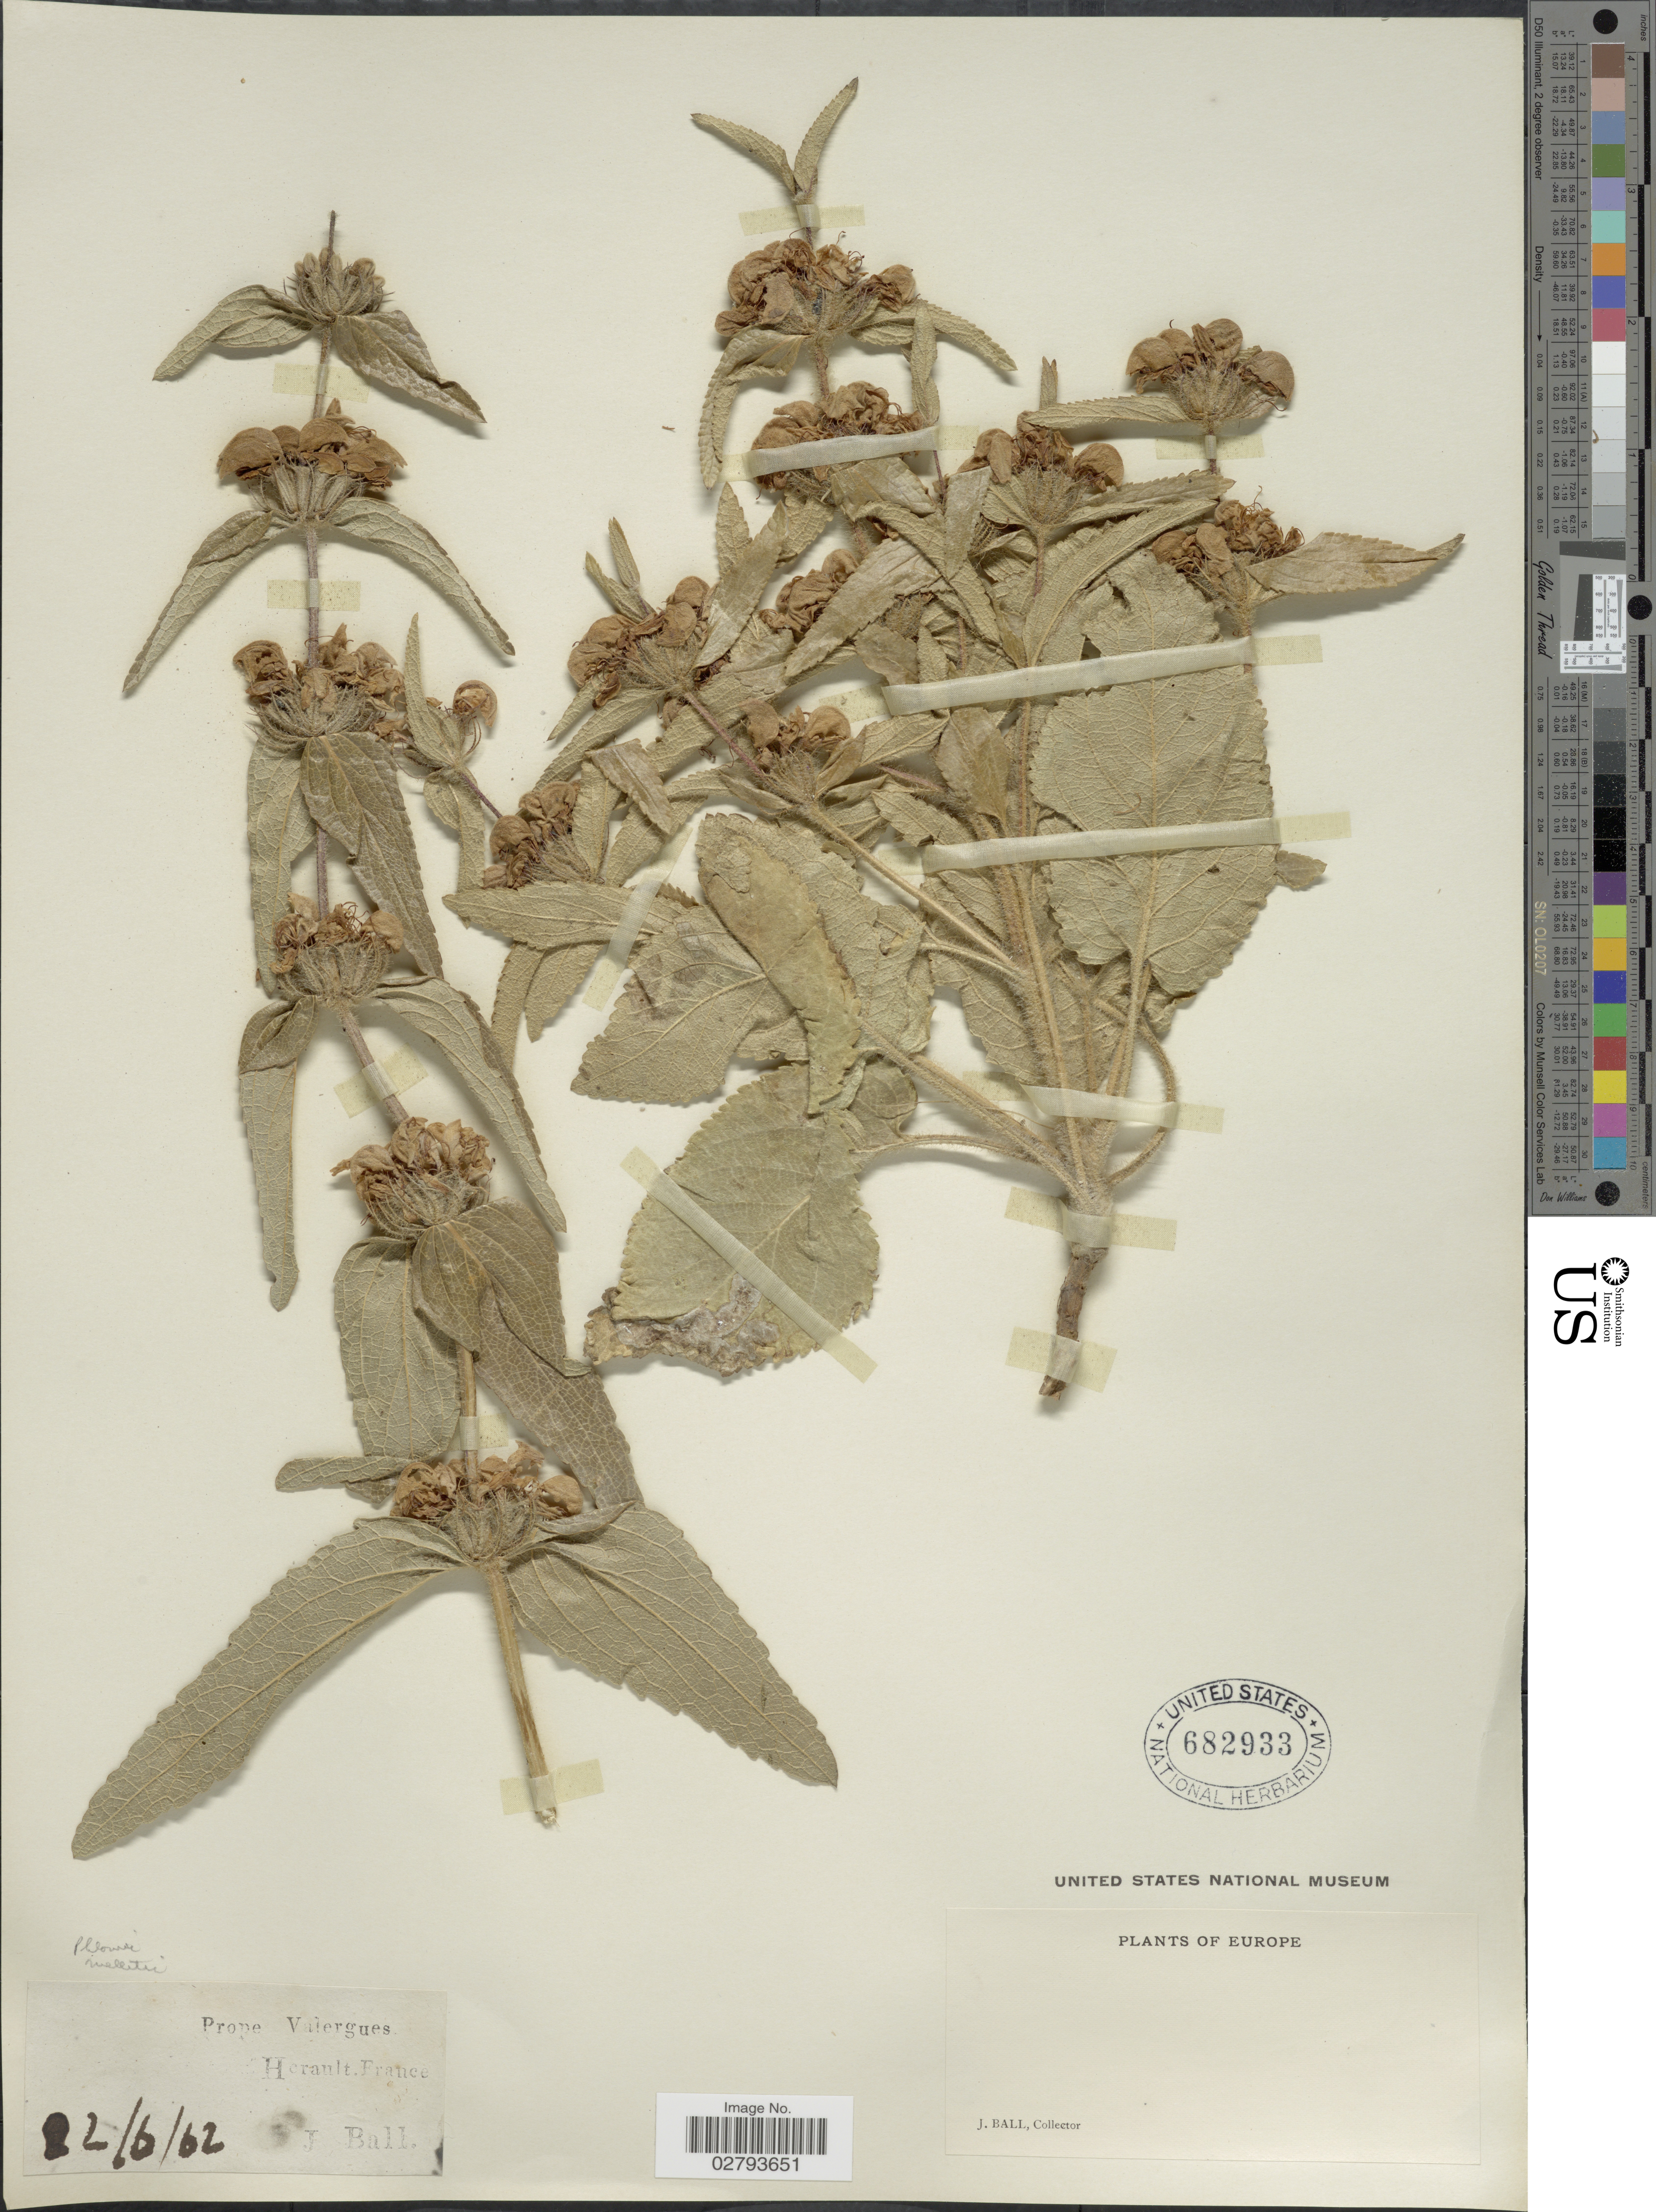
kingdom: Plantae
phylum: Tracheophyta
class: Magnoliopsida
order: Lamiales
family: Lamiaceae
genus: Phlomis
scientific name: Phlomis sp.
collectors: J. Ball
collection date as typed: Transcribed d/m/y: 2/6/62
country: France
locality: Prope Vaiergues. Herault. Europe.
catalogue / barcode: US 682933